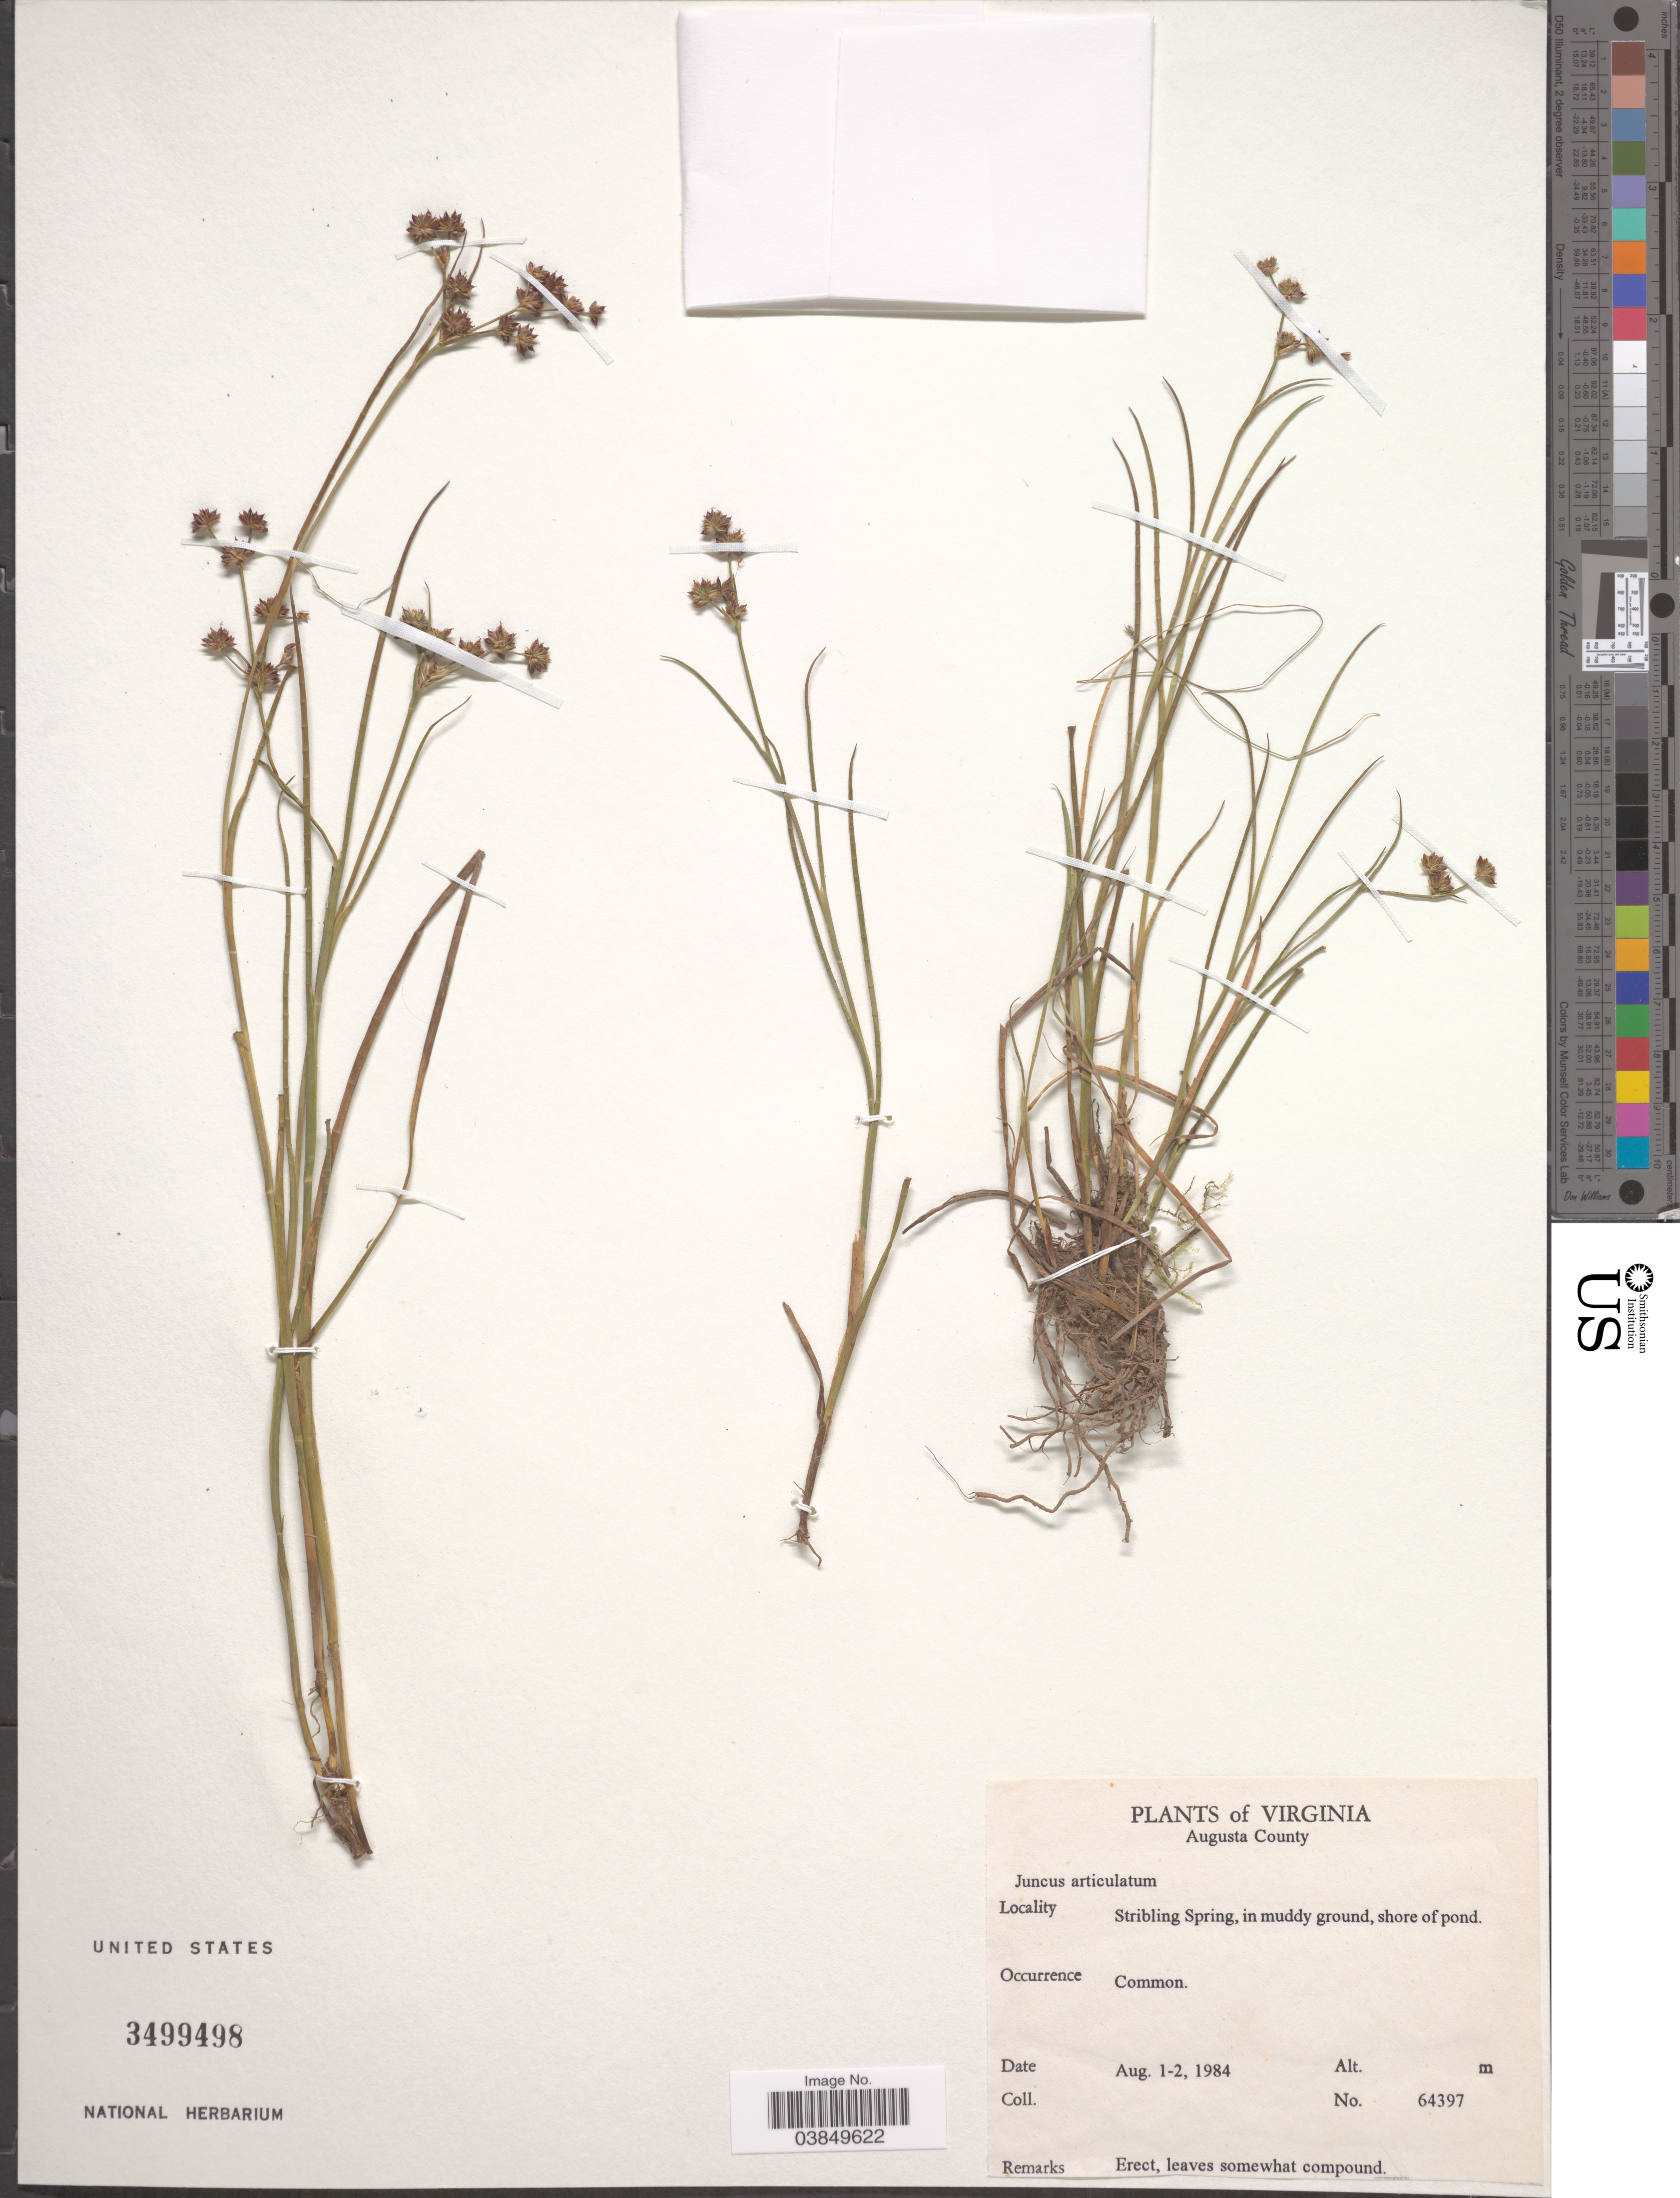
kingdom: Plantae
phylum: Tracheophyta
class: Liliopsida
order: Poales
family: Juncaceae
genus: Juncus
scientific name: Juncus articulatus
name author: L.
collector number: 64397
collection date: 1984-08-01/1984-08-02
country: United States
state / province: Virginia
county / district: Augusta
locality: Augusta County. Stribling Spring.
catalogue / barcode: US 3499498